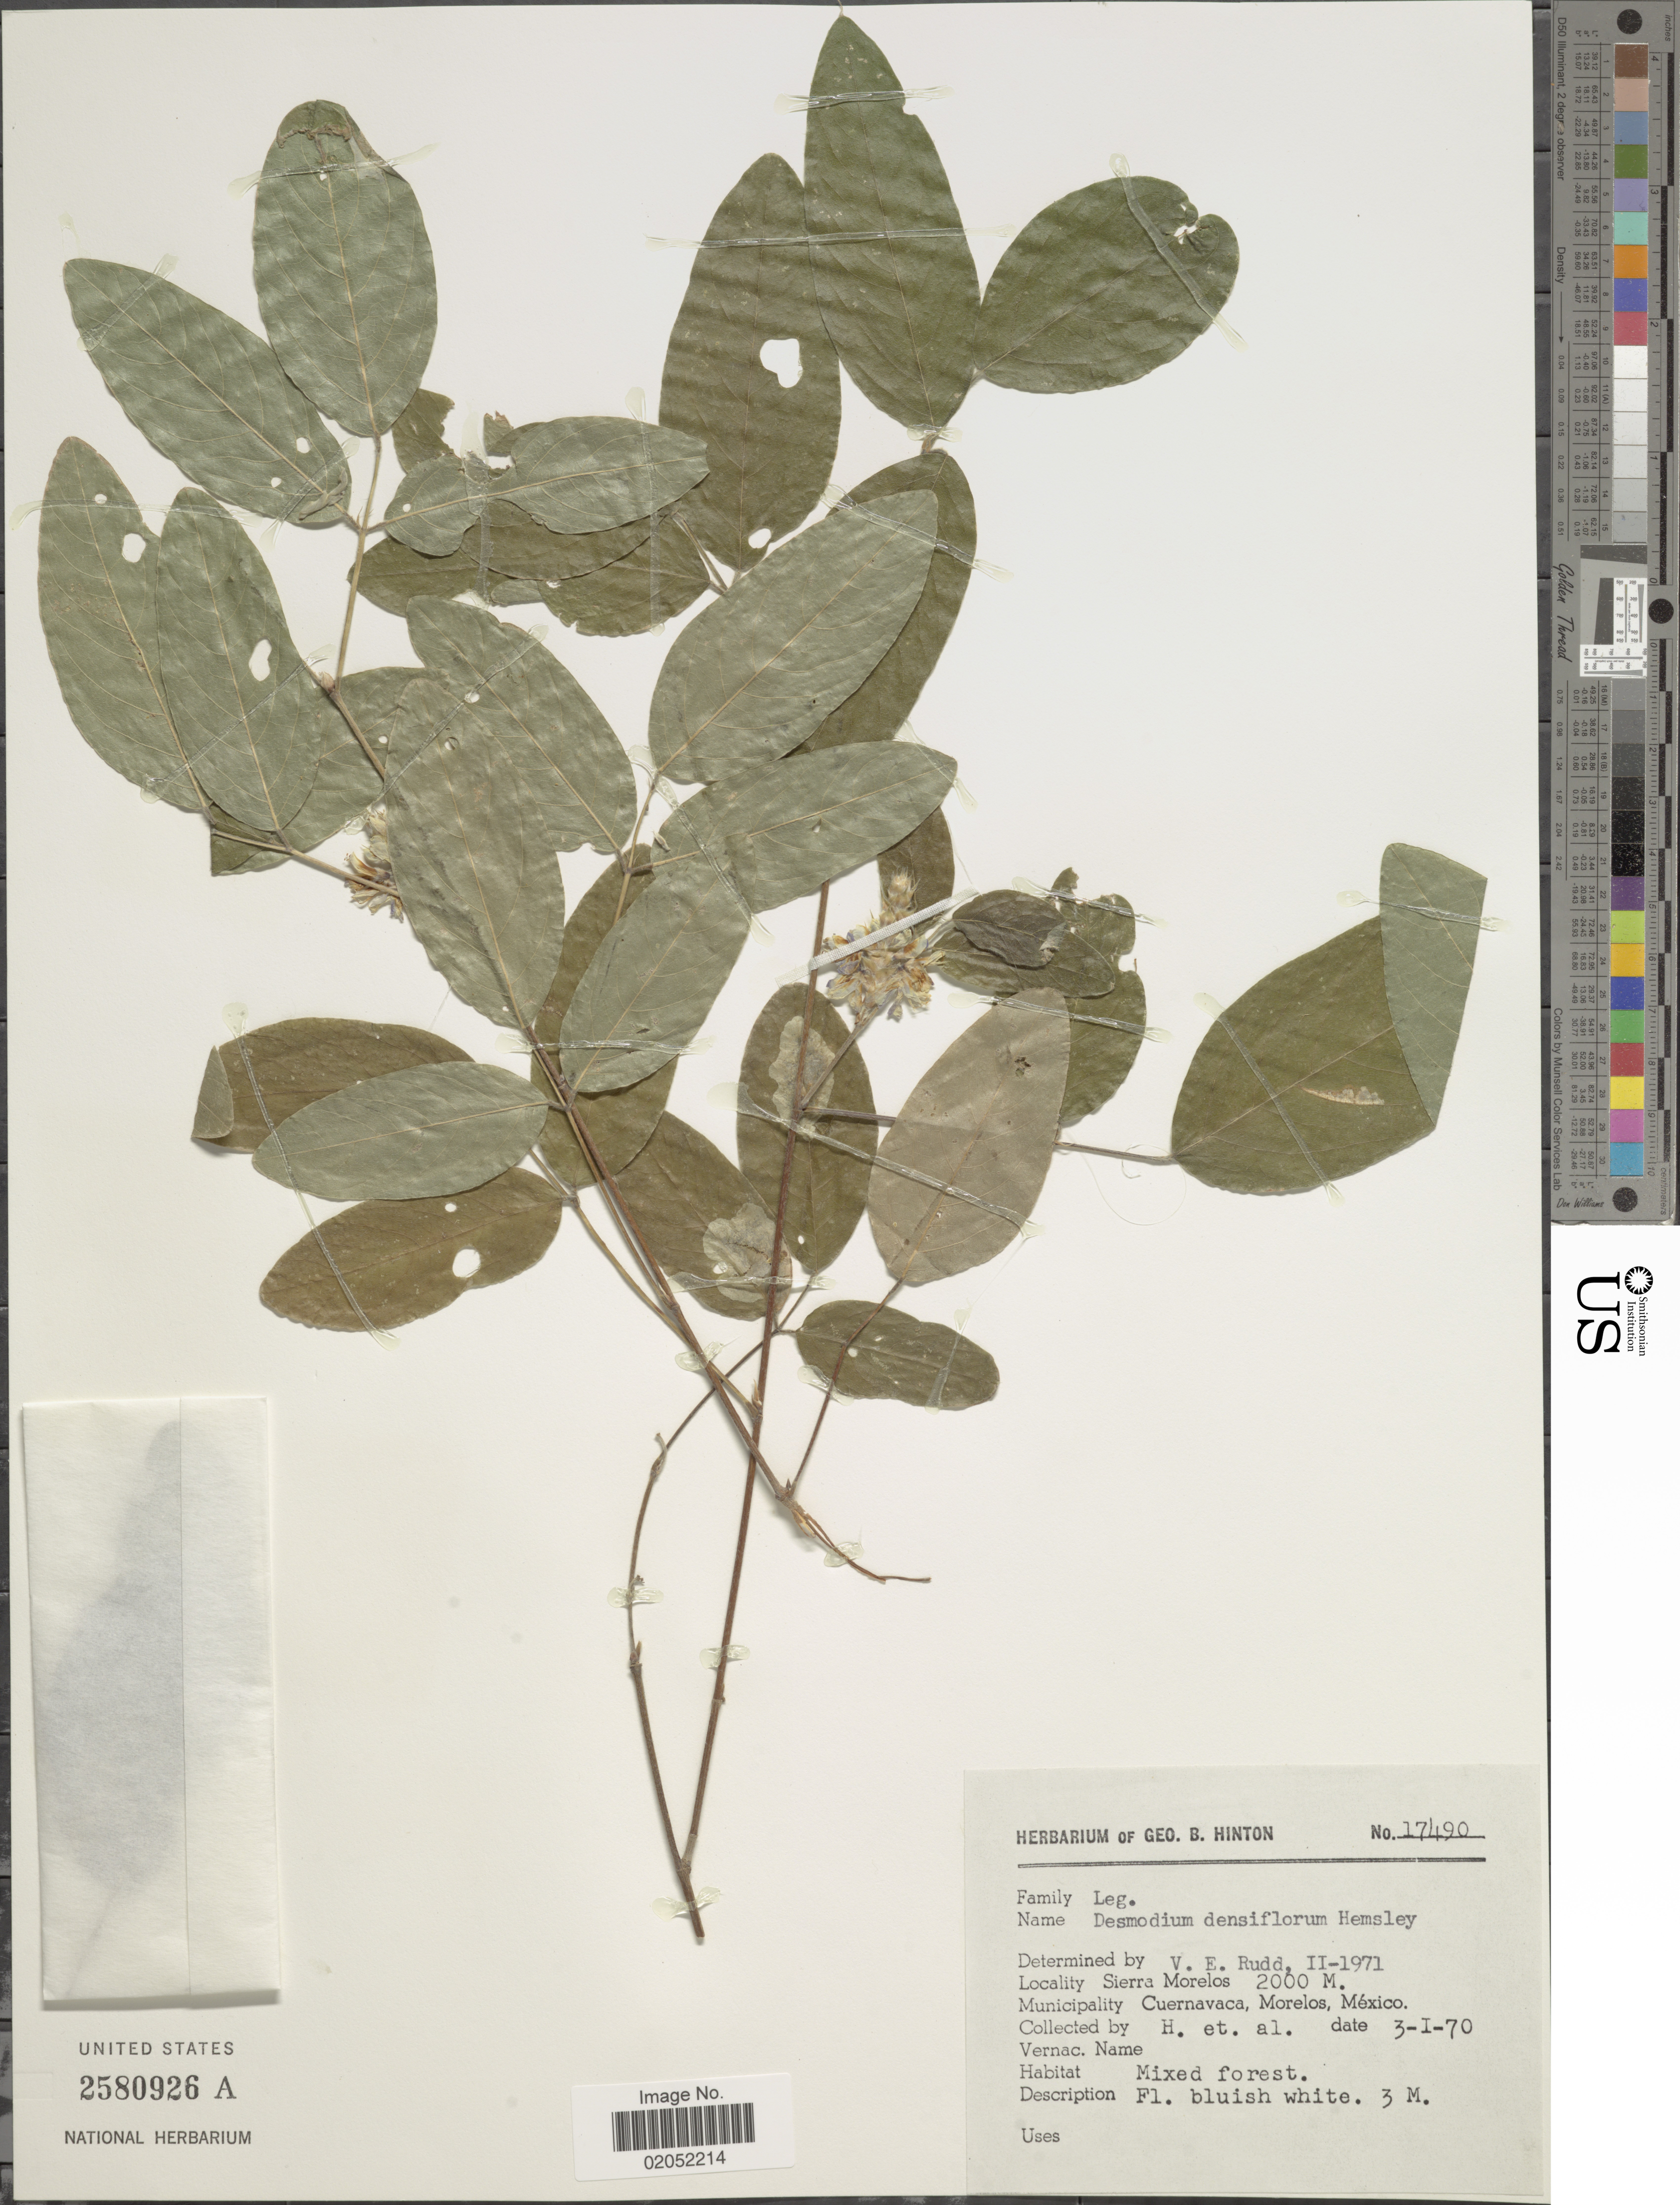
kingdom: Plantae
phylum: Tracheophyta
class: Magnoliopsida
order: Fabales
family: Fabaceae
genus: Desmodium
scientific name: Desmodium densiflorum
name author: Hemsl.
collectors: G. B. Hinton & et al.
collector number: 17490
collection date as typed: Transcribed d/m/y: 1/3/70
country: Mexico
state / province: Morelos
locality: Sierra Morelos, Cuernavaca, Morelos, Mexico.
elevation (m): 2000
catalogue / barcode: US 2580926A